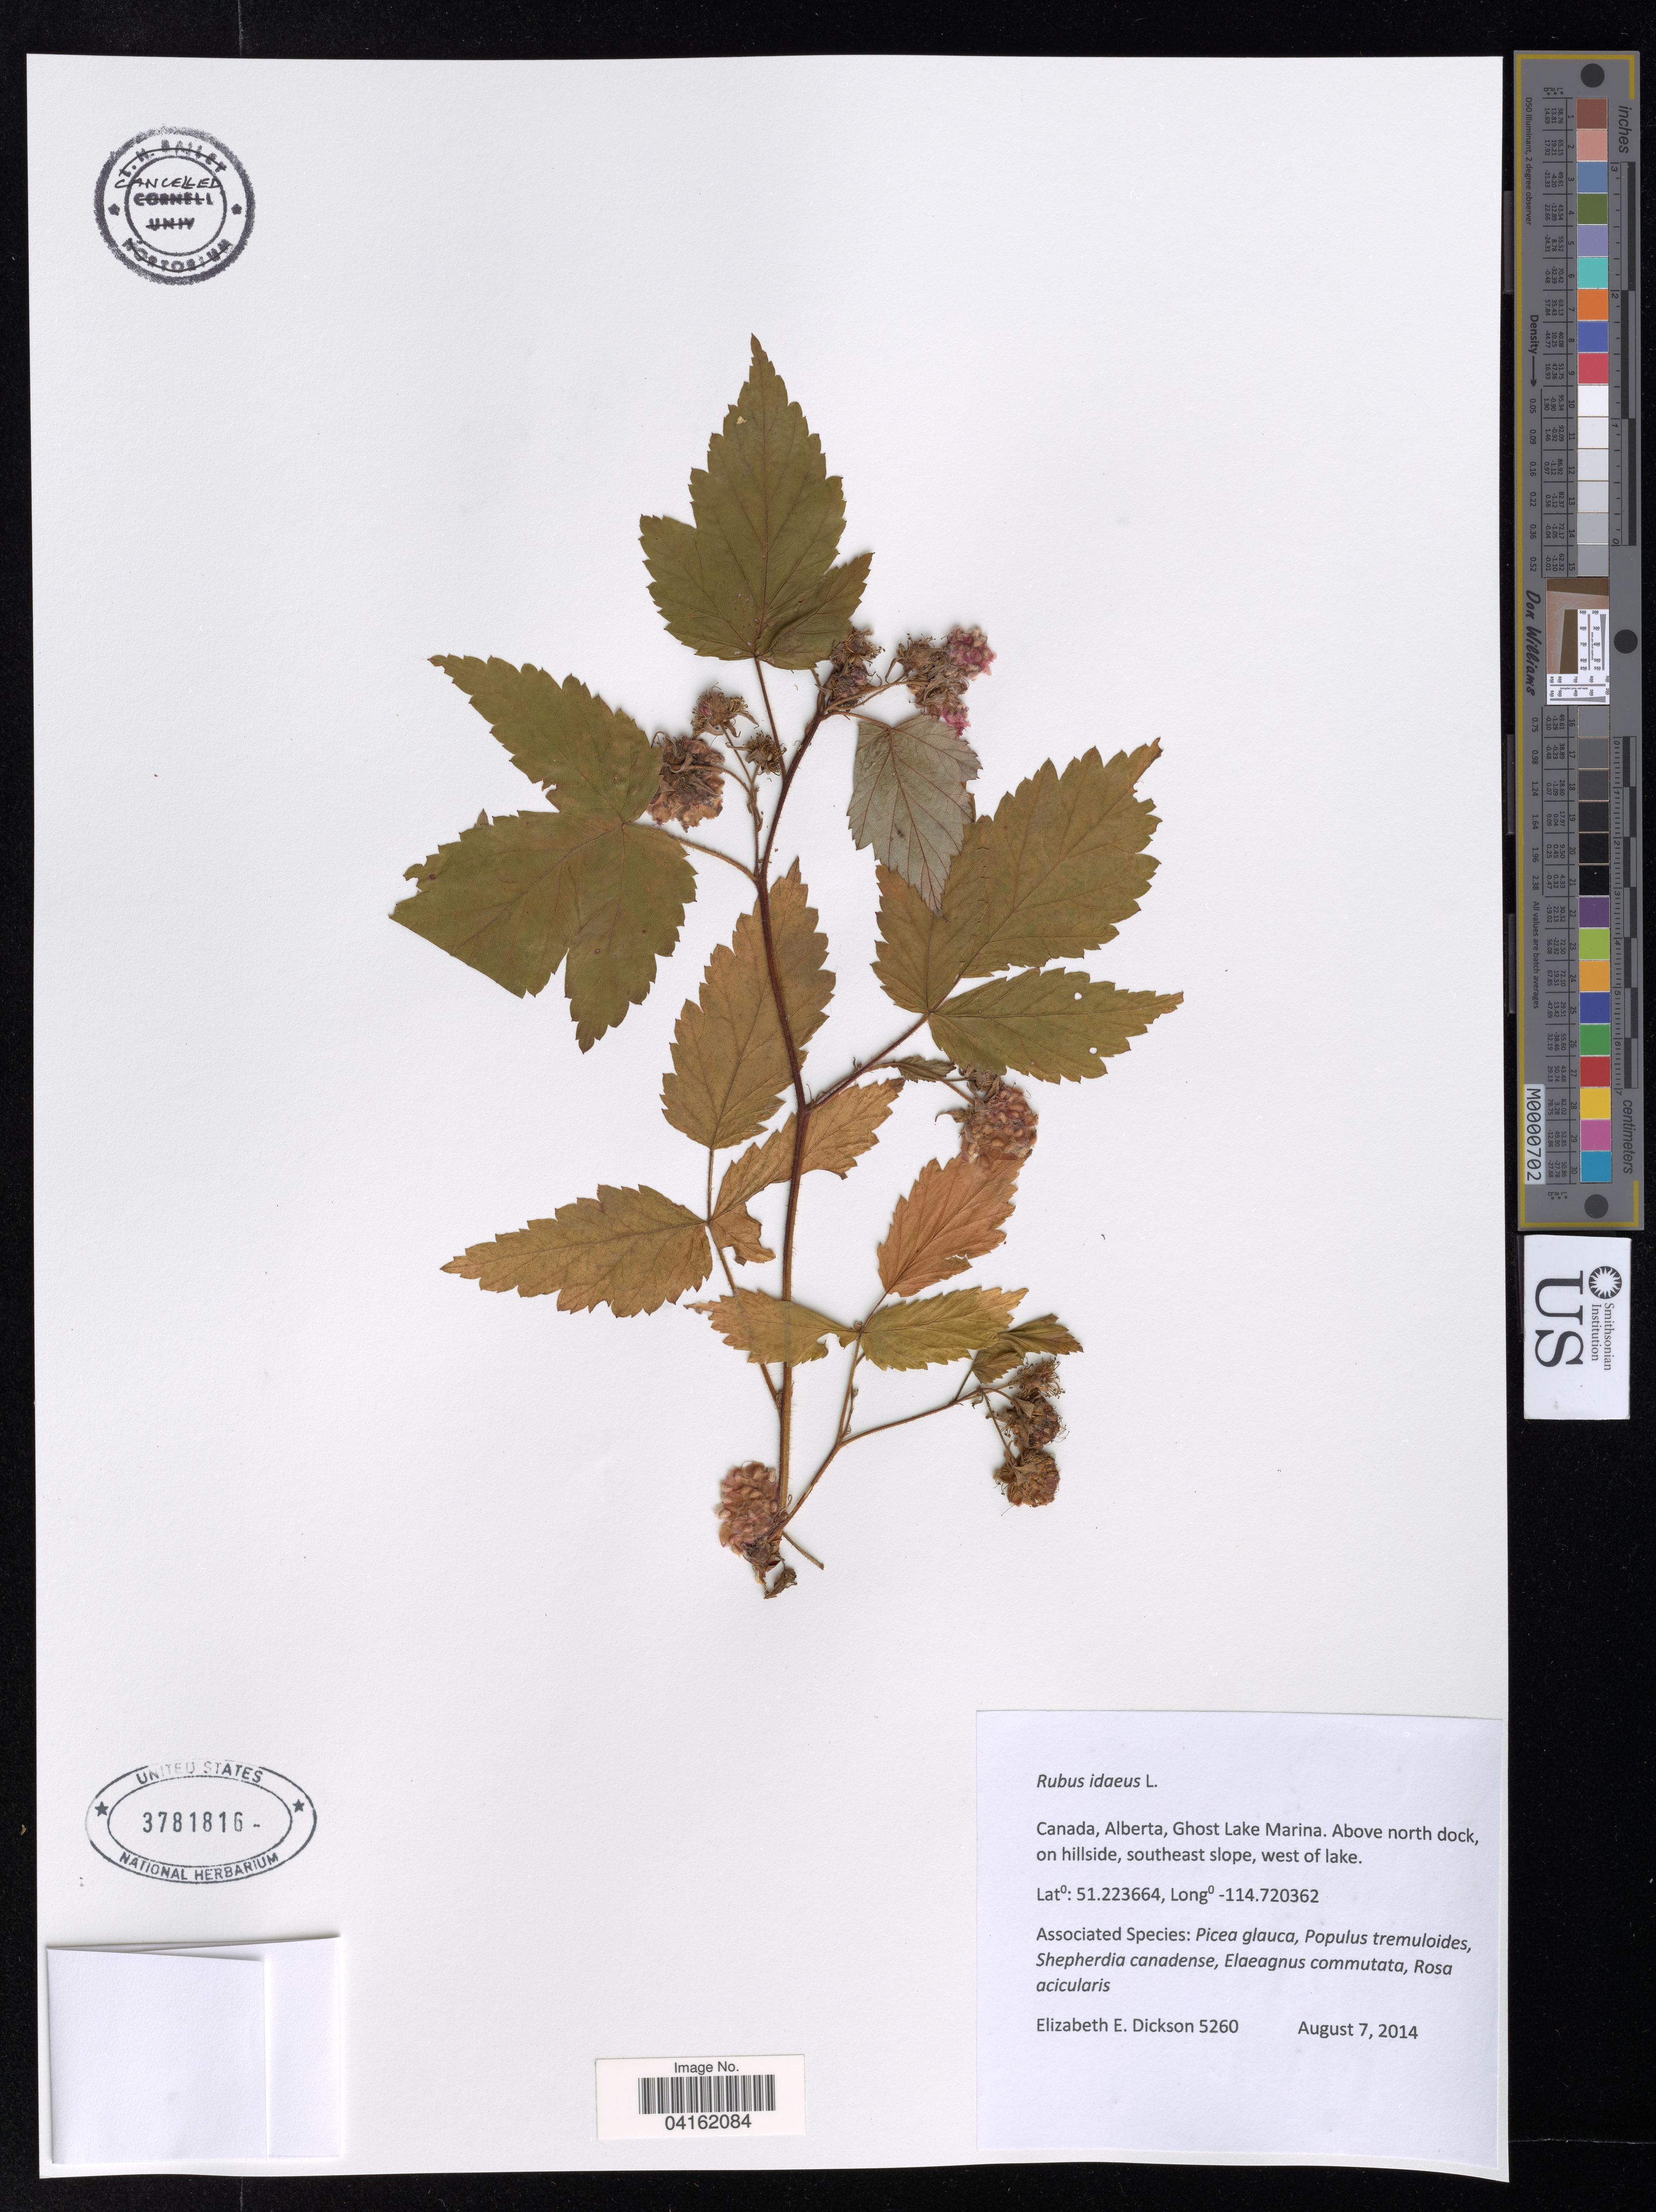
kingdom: Plantae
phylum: Tracheophyta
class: Magnoliopsida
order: Rosales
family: Rosaceae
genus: Rubus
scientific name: Rubus idaeus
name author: L.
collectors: E. Dickson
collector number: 5260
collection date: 2014-08-07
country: Canada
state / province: Alberta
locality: Ghost Lake Marina. Above north dock, on hillside, southeast slope, west of lake.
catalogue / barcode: US 3781816